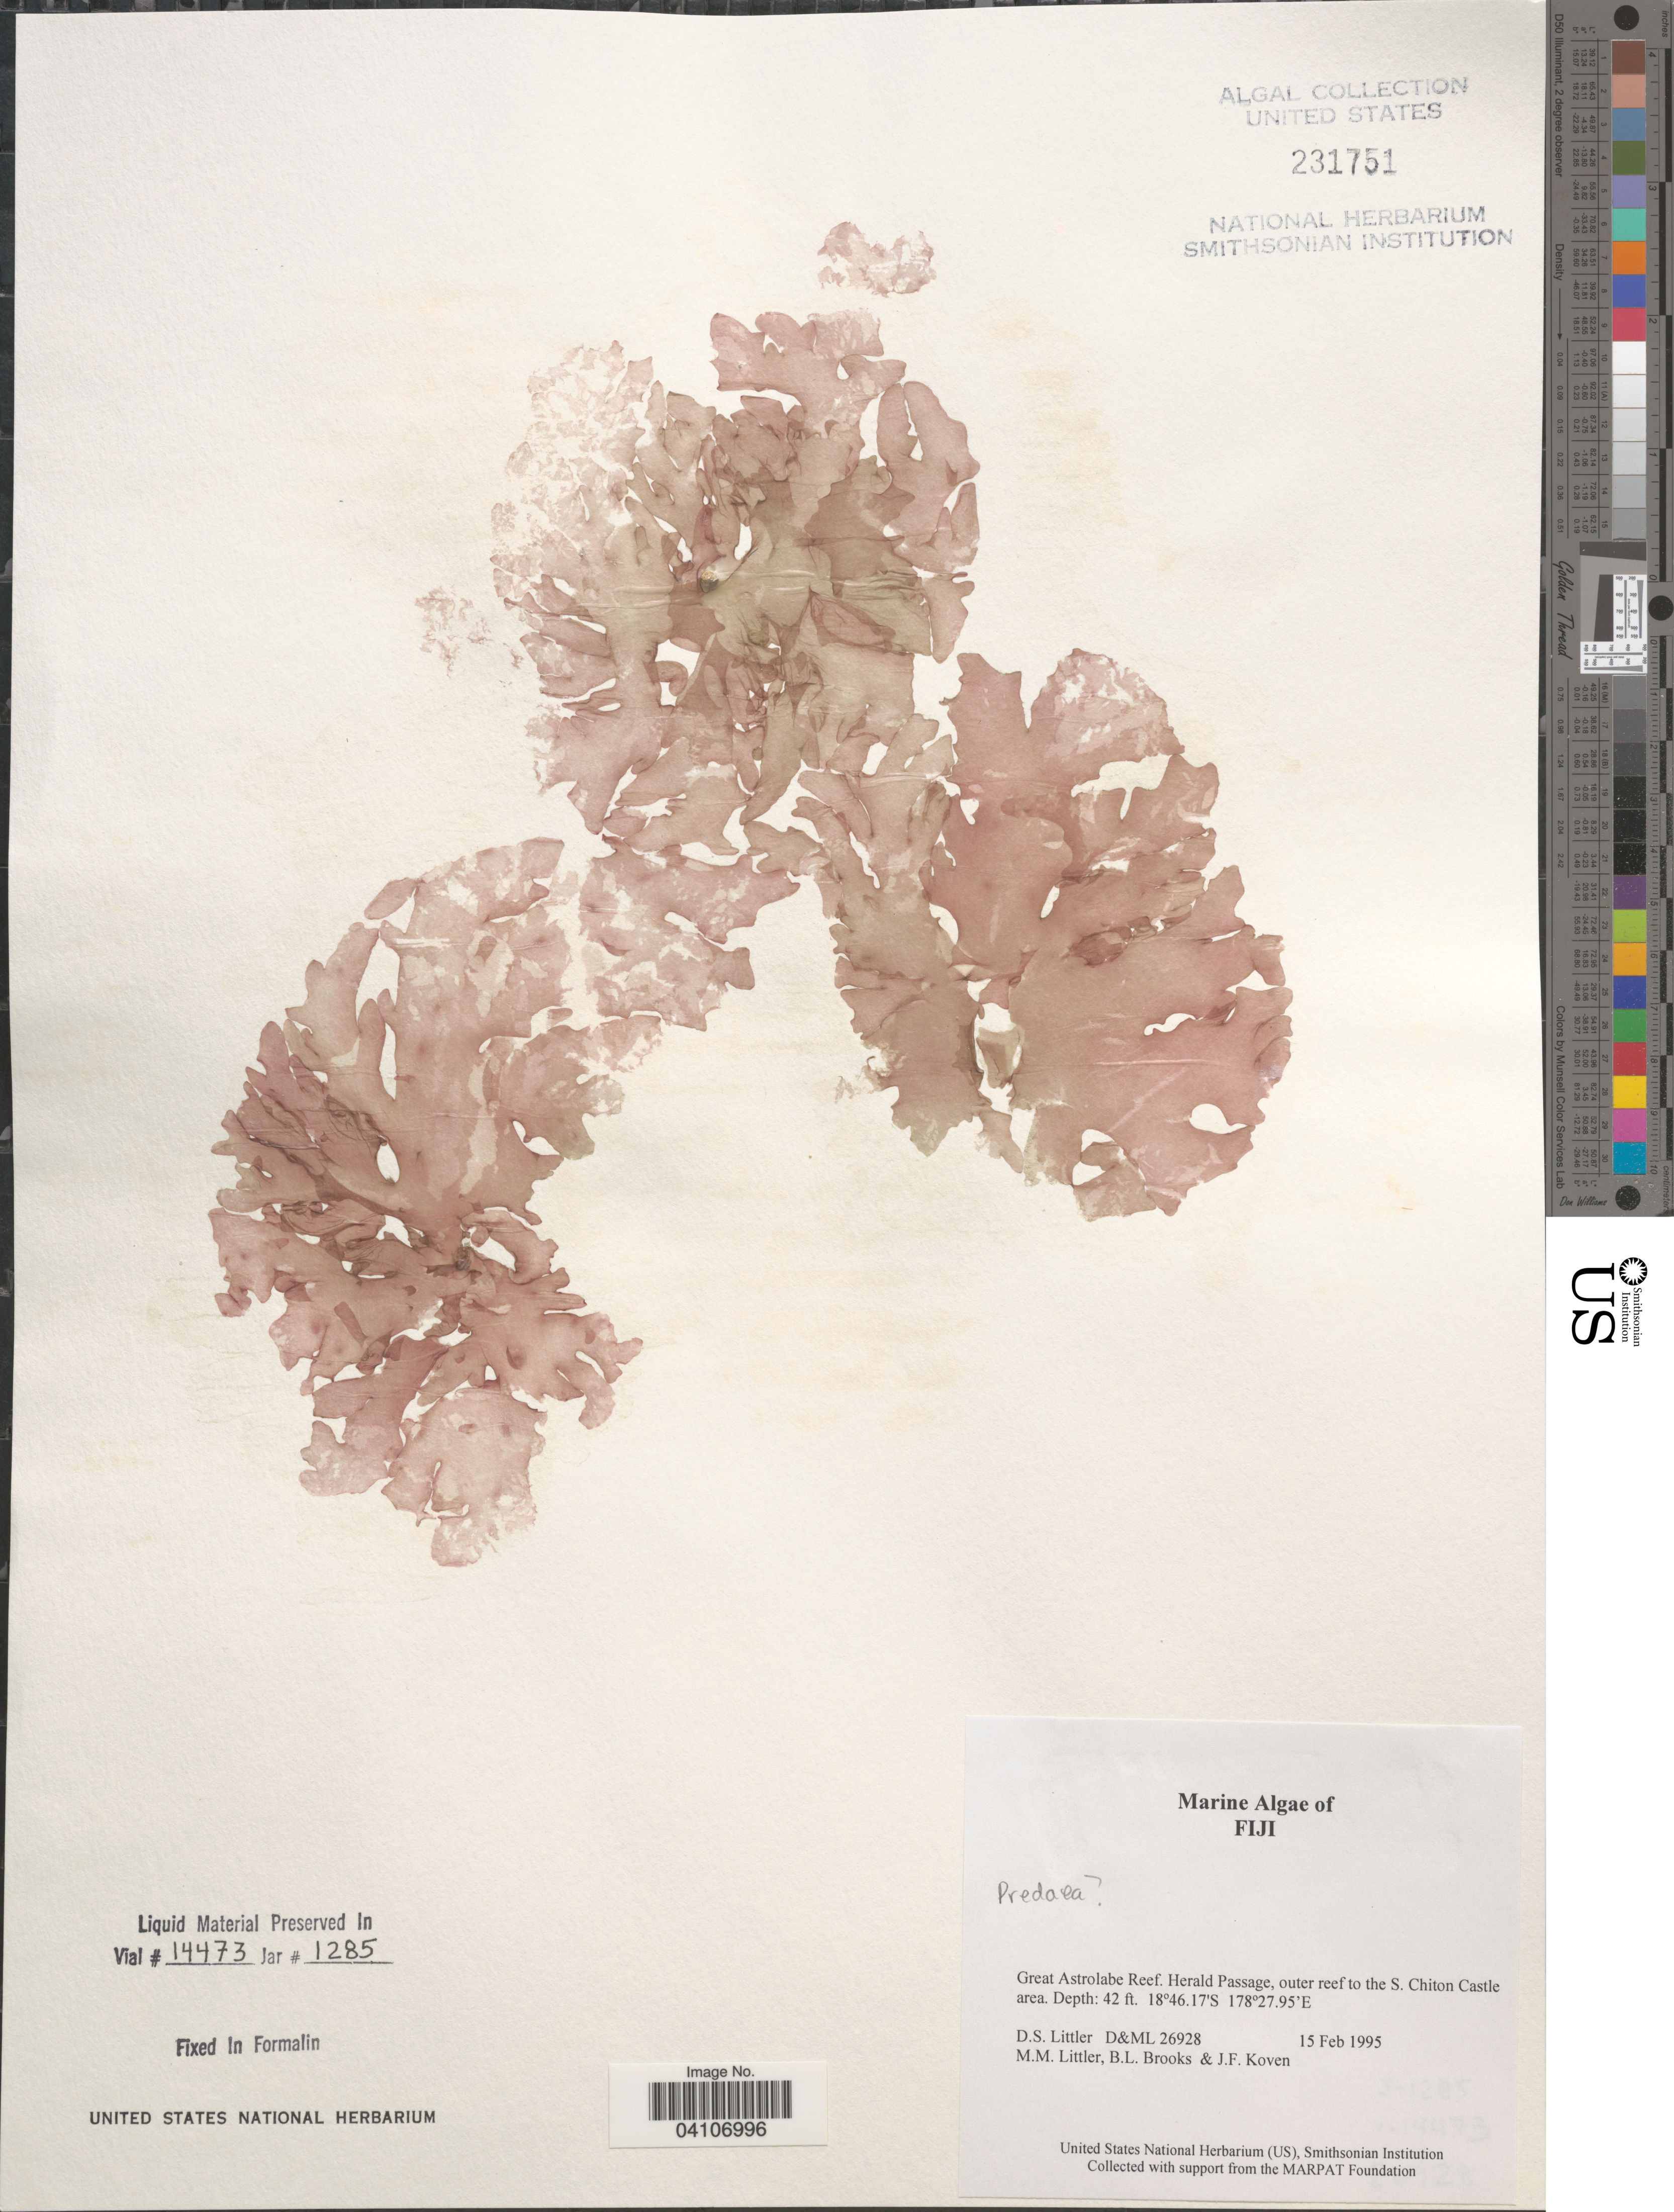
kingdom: Plantae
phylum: Rhodophyta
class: Florideophyceae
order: Nemastomatales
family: Nemastomataceae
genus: Predaea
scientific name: Predaea sp.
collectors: D. S. Littler, B. Brooks & J. Koven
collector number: D&ML26928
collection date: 1995-02-15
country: Fiji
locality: Great Astrolabe Reef. Herald Passage, outer reef to the S. Chiton Castle area.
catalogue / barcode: US 231751